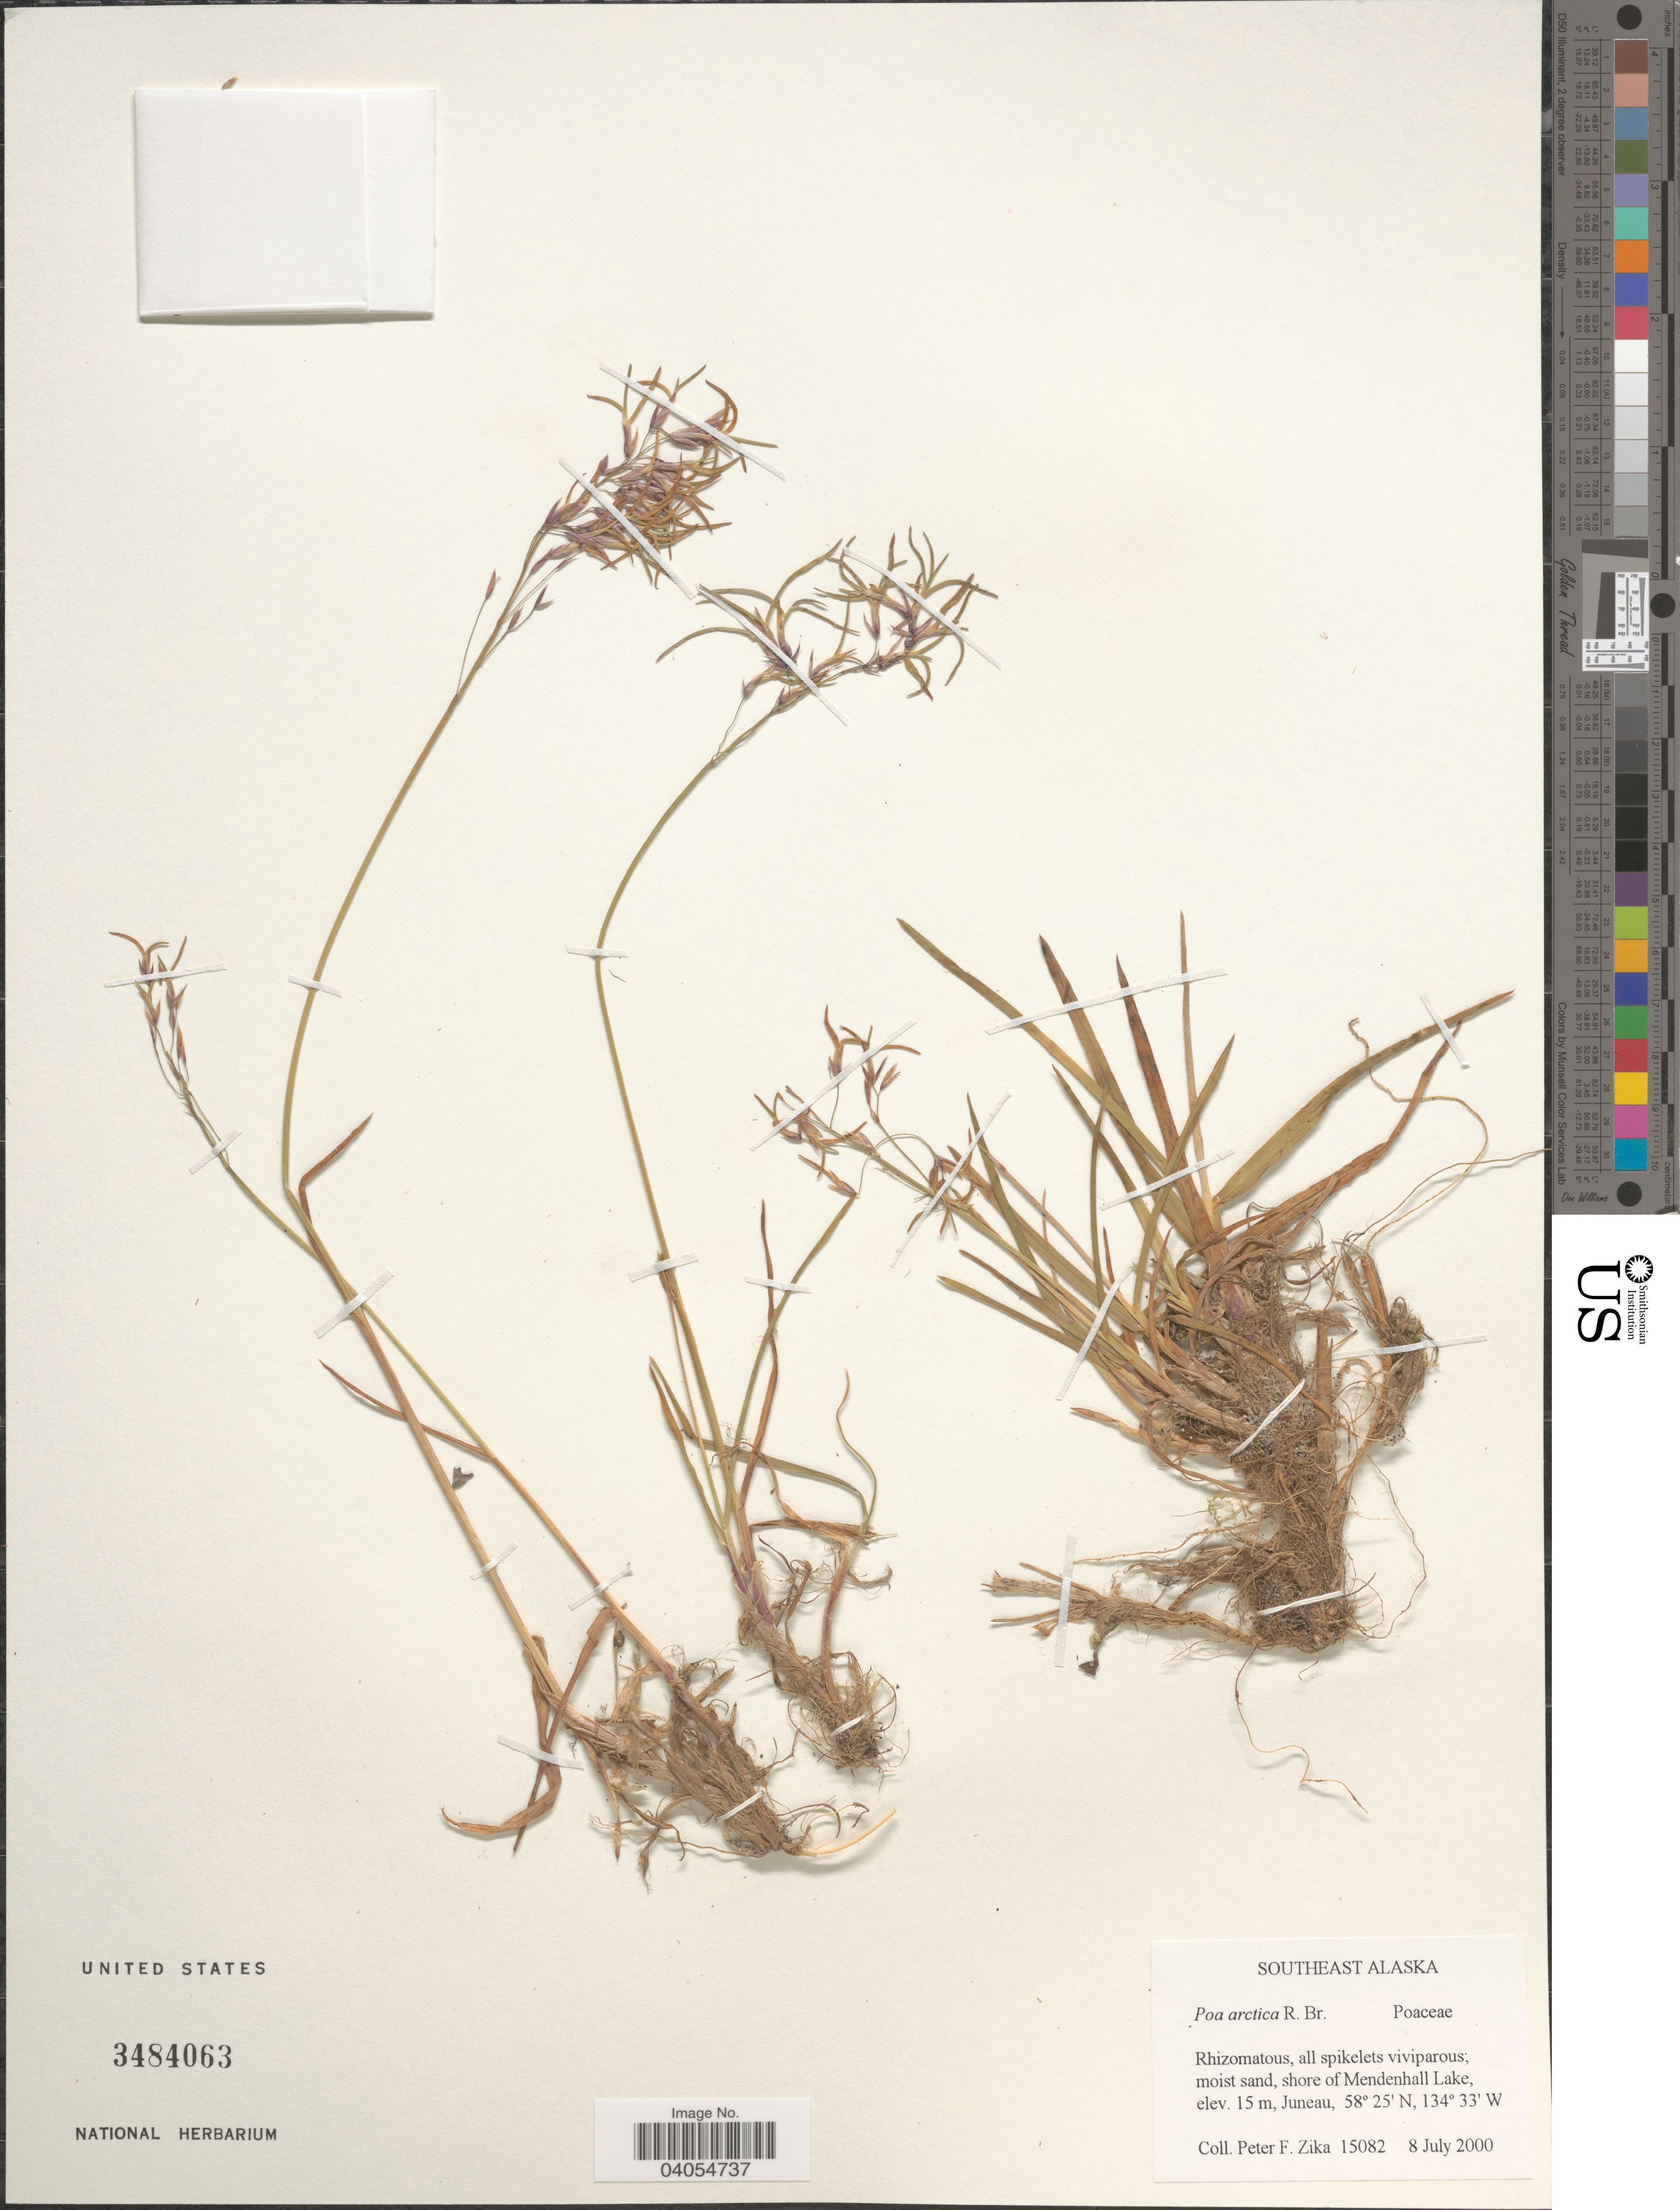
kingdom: Plantae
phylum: Tracheophyta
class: Liliopsida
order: Poales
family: Poaceae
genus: Poa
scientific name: Poa arctica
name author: R. Br.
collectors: P. F. Zika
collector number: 15082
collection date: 2000-07-08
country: United States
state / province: Alaska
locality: Southeast Alaska. Shore of Mendenhall Lake, Juneau.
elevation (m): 15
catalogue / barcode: US 3484063